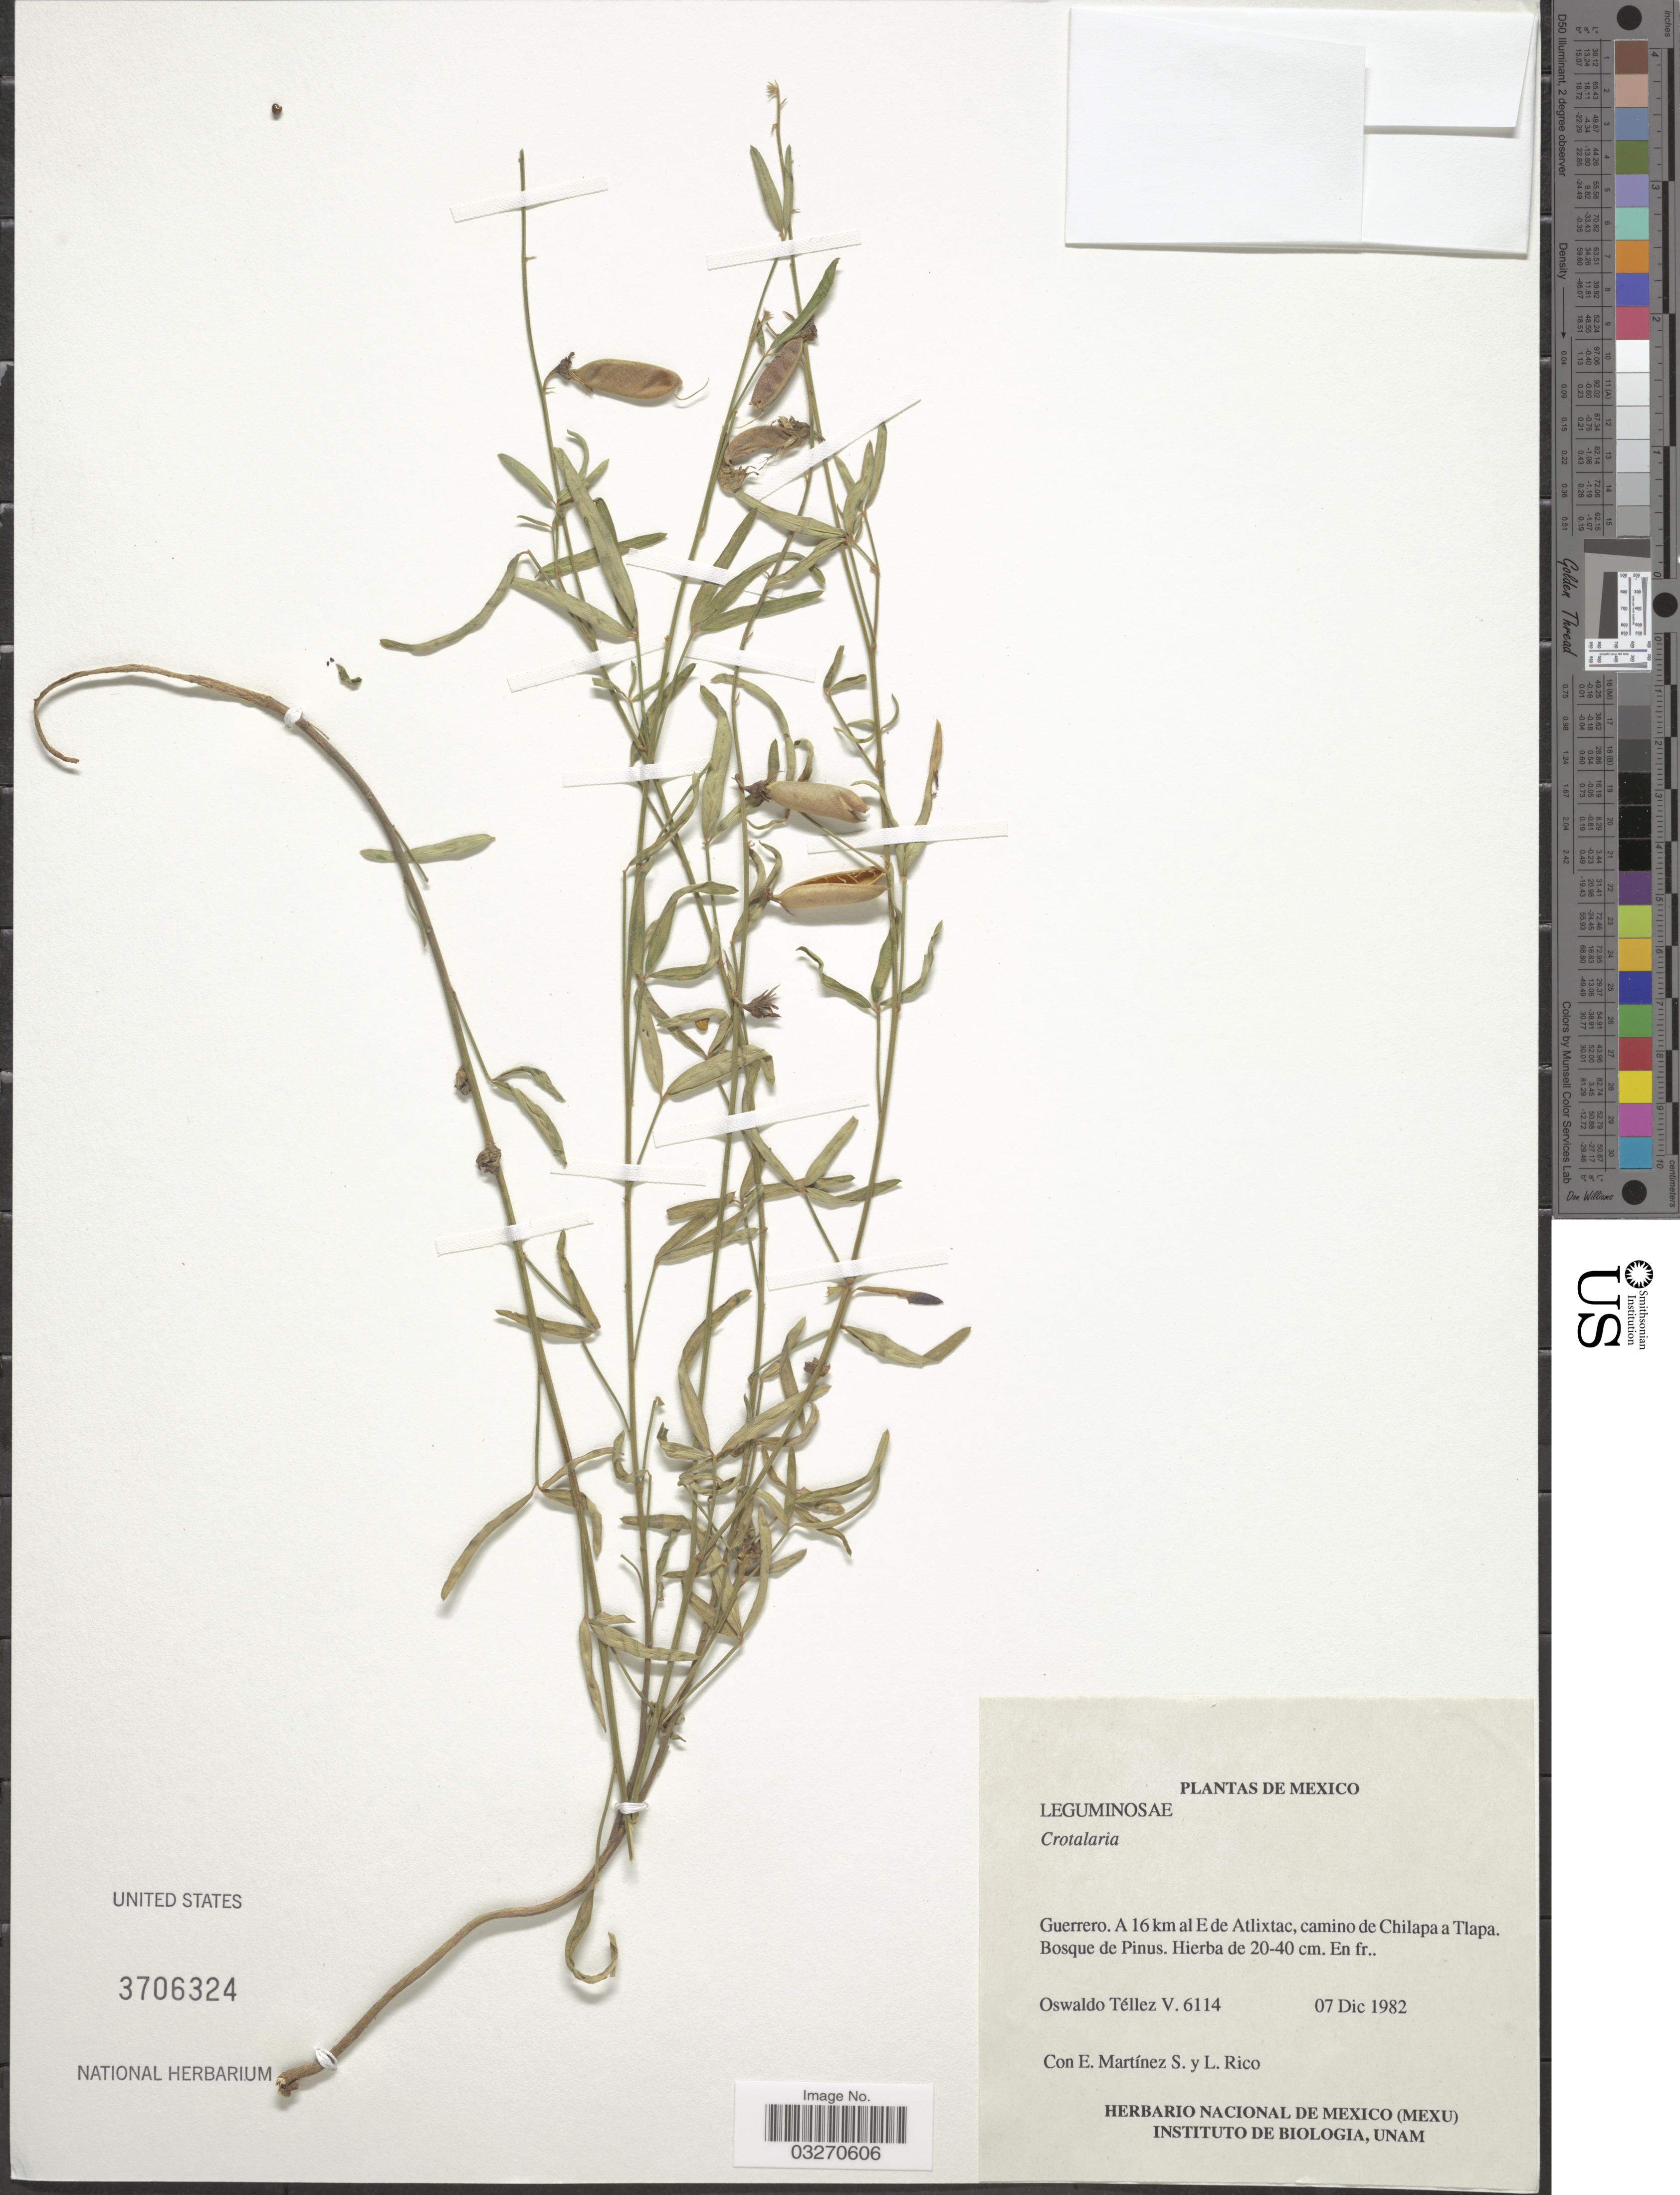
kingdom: Plantae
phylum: Tracheophyta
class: Magnoliopsida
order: Fabales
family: Fabaceae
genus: Crotalaria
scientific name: Crotalaria sp.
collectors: O. Téllez V., E. M. Martínez S. & L. Rico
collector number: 6114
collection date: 1982-12-07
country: Mexico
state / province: Guerrero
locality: A 16 km al E de Atlixtac, camino de Chilapa a Tlapa.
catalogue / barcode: US 3706324